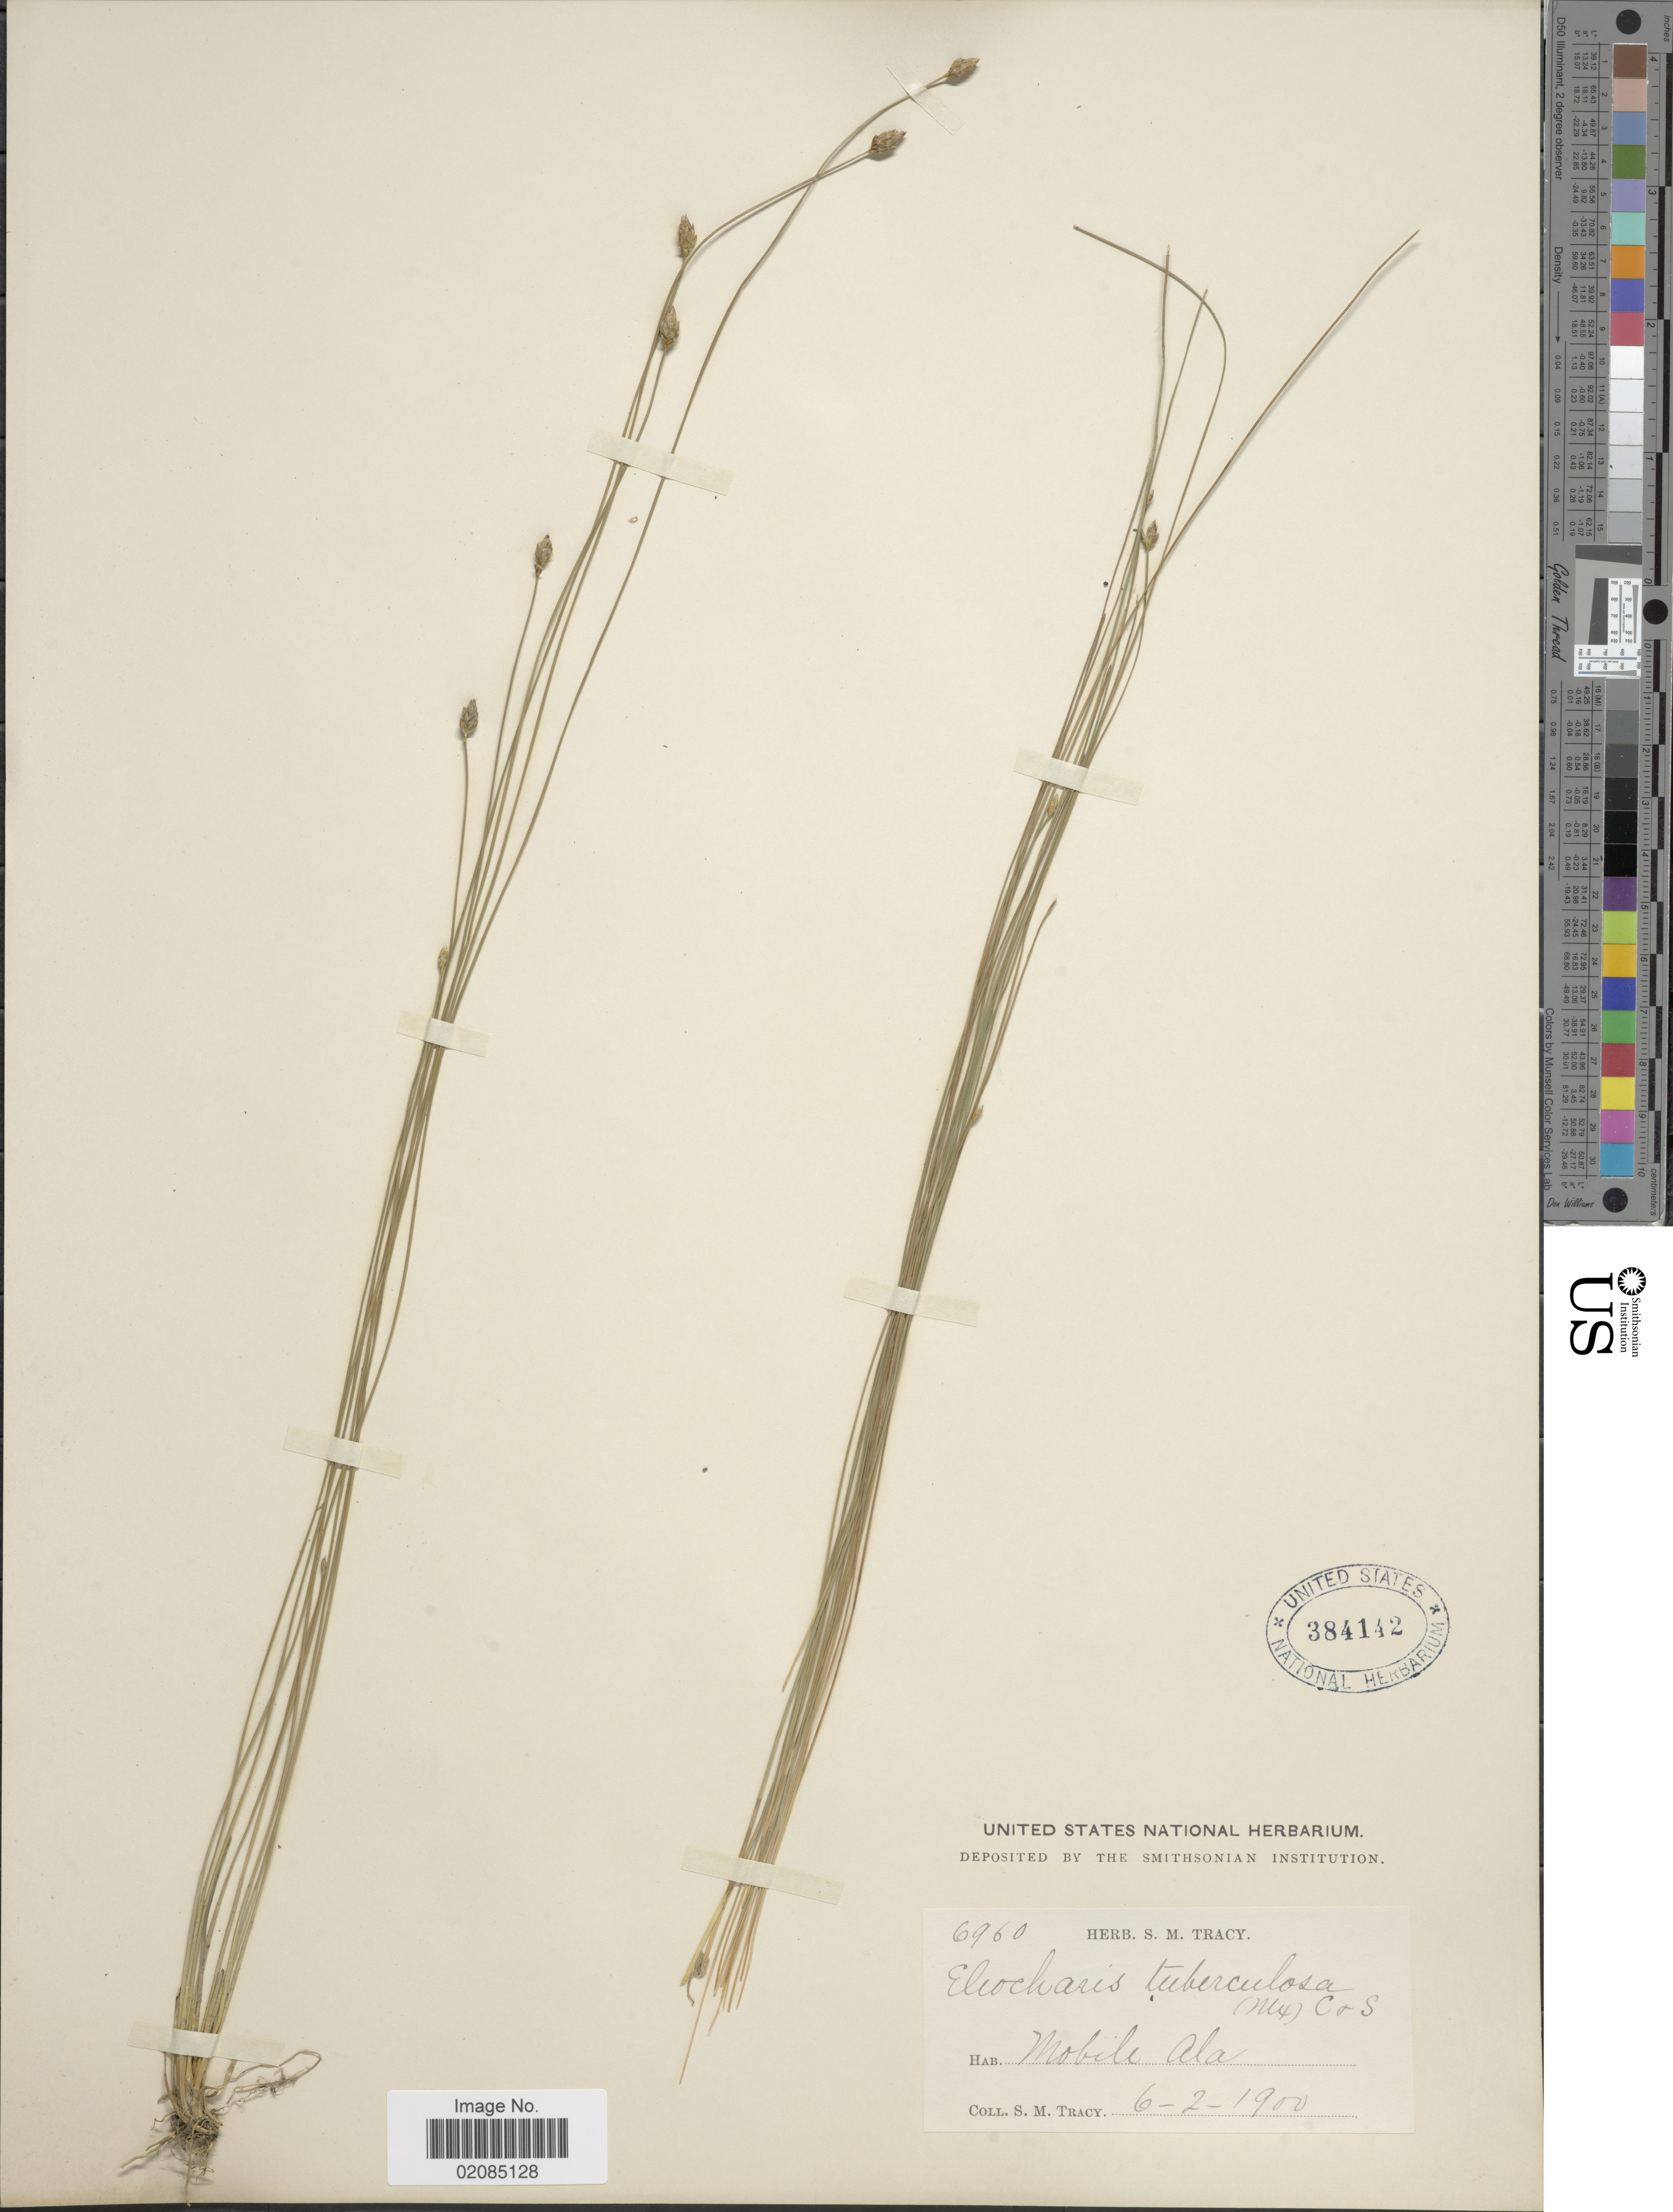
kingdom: Plantae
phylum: Tracheophyta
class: Liliopsida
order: Poales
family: Cyperaceae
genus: Eleocharis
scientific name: Eleocharis tuberculosa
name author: (Michx.) Roem. & Schult.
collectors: S. M. Tracy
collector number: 6960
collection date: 1900-02-06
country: United States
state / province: Alabama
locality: Mobile.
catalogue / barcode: US 384142